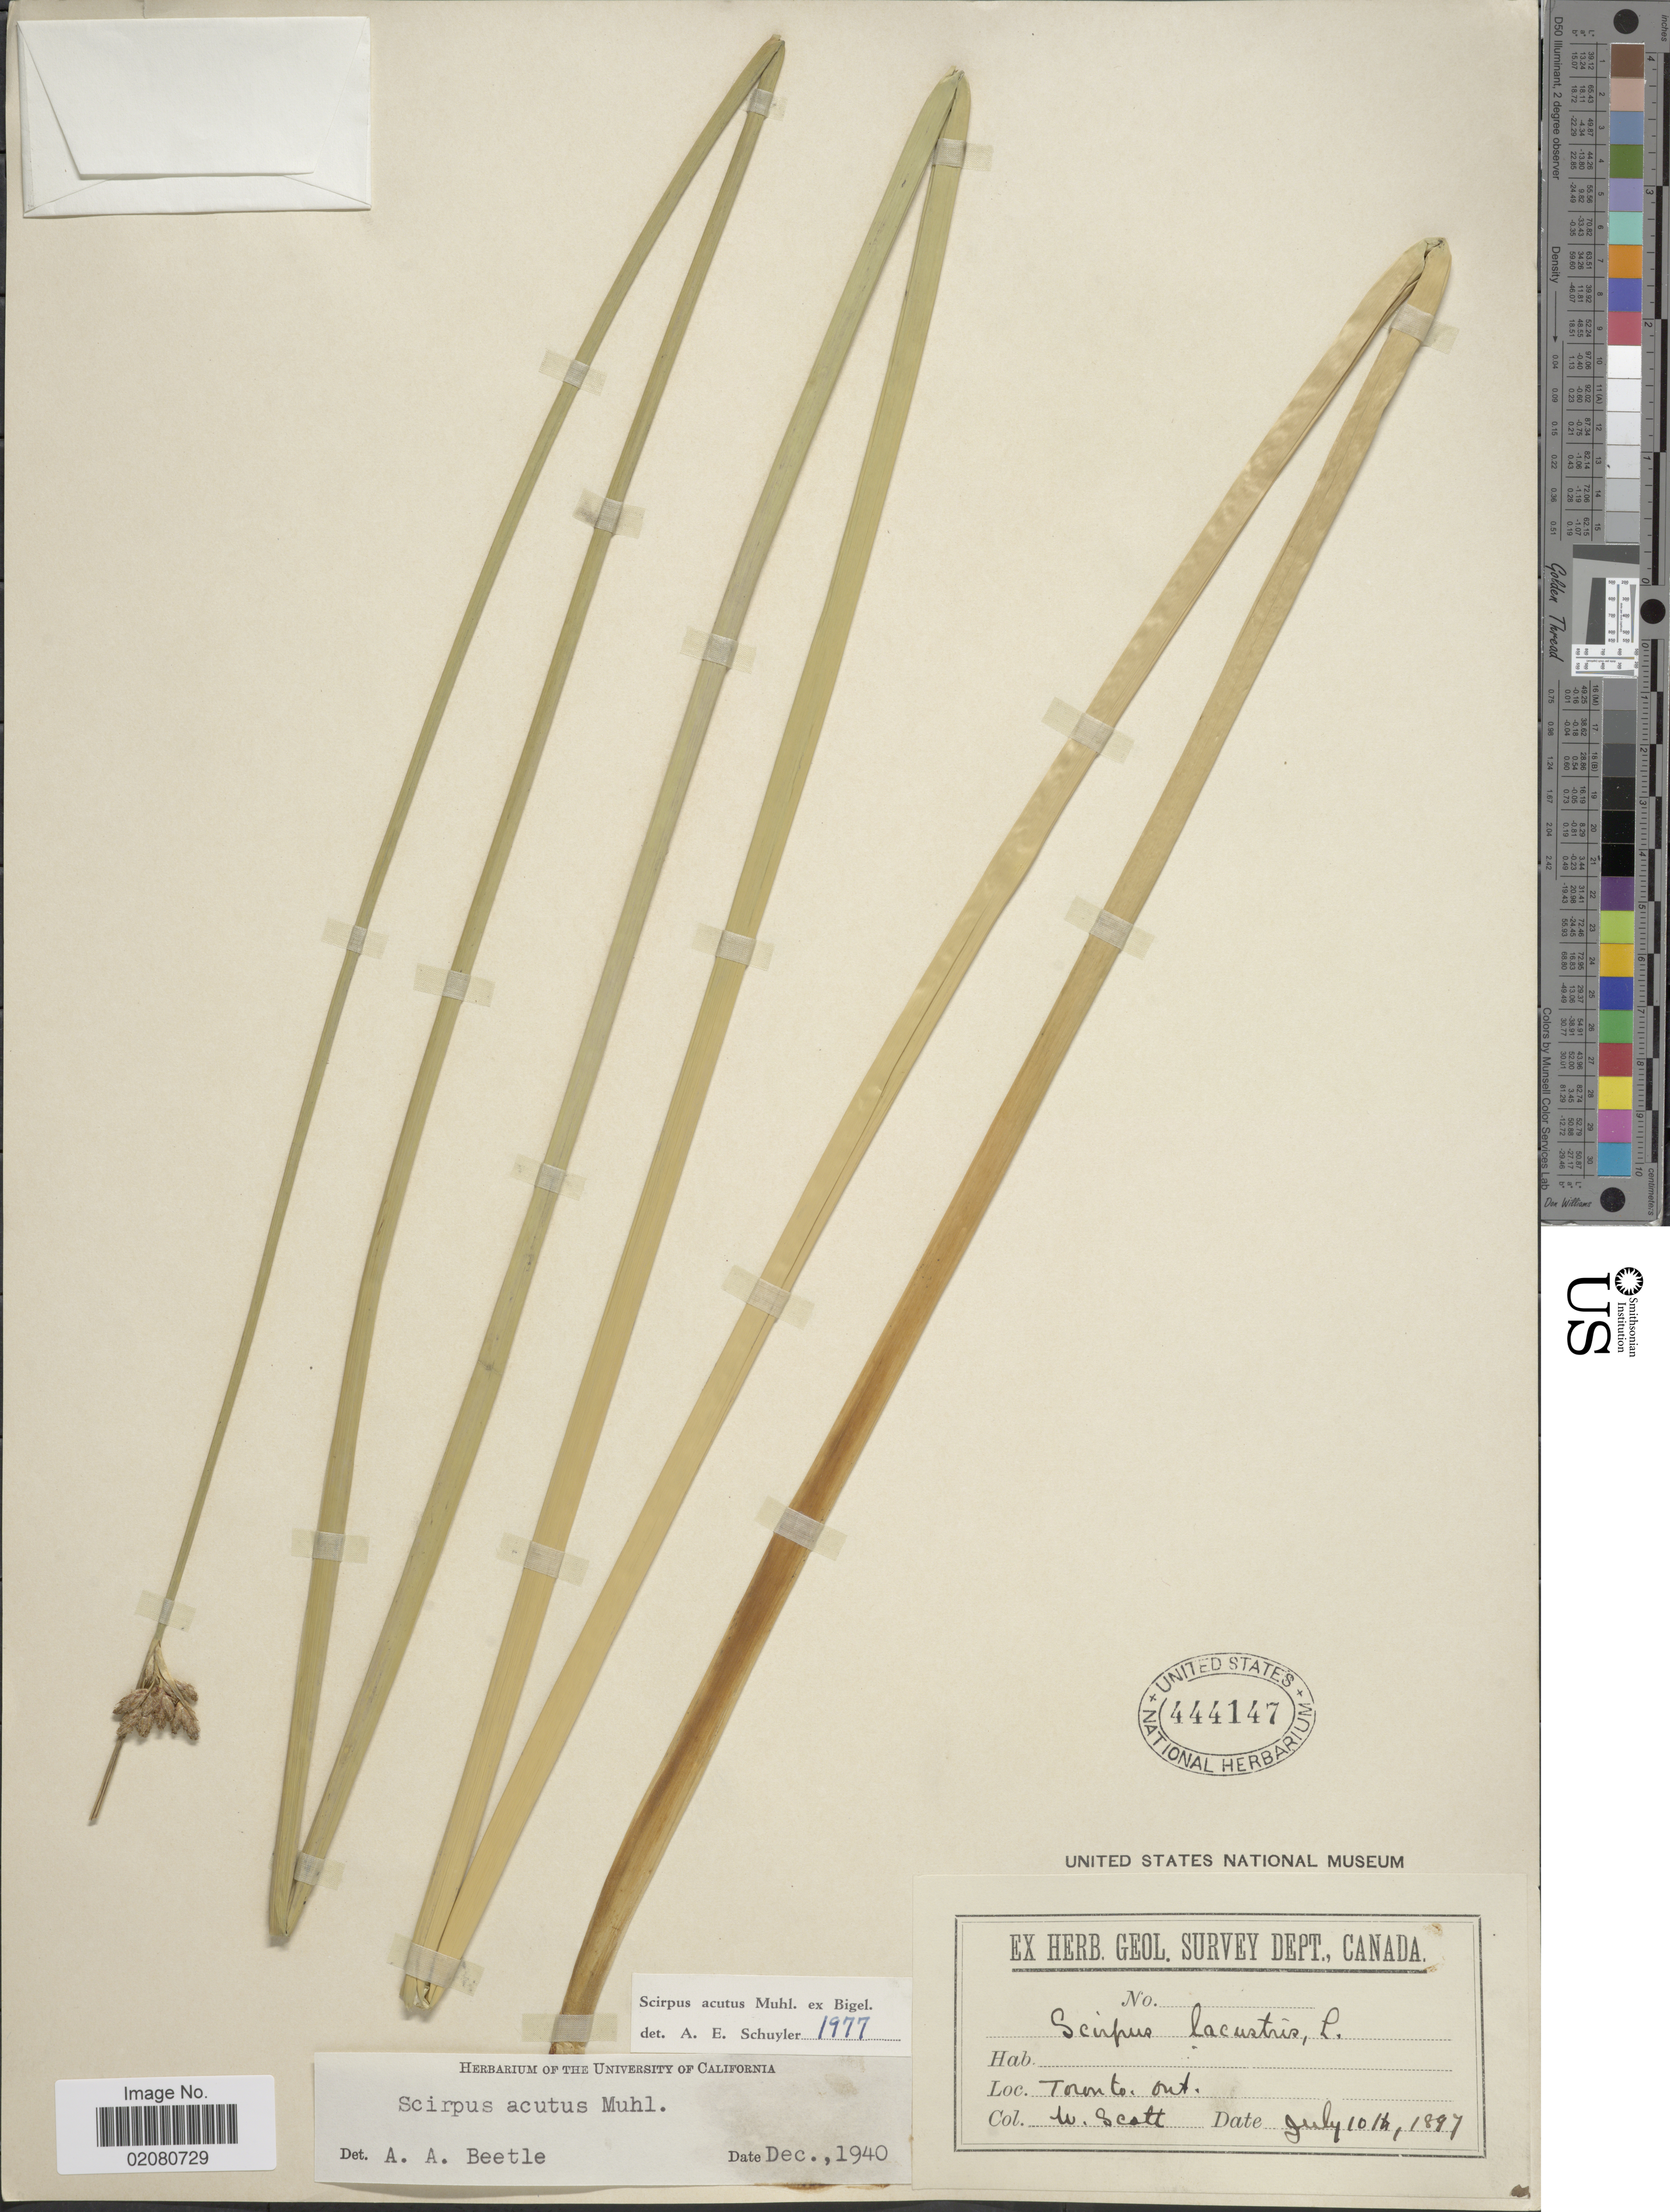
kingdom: Plantae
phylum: Tracheophyta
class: Liliopsida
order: Poales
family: Cyperaceae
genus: Schoenoplectus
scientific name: Schoenoplectus acutus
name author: (Muhl. ex Bigelow) Á. Löve & D. Löve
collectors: W. Scott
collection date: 1887-07-10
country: Canada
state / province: Ontario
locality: Toronto, Ont.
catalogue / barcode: US 444147